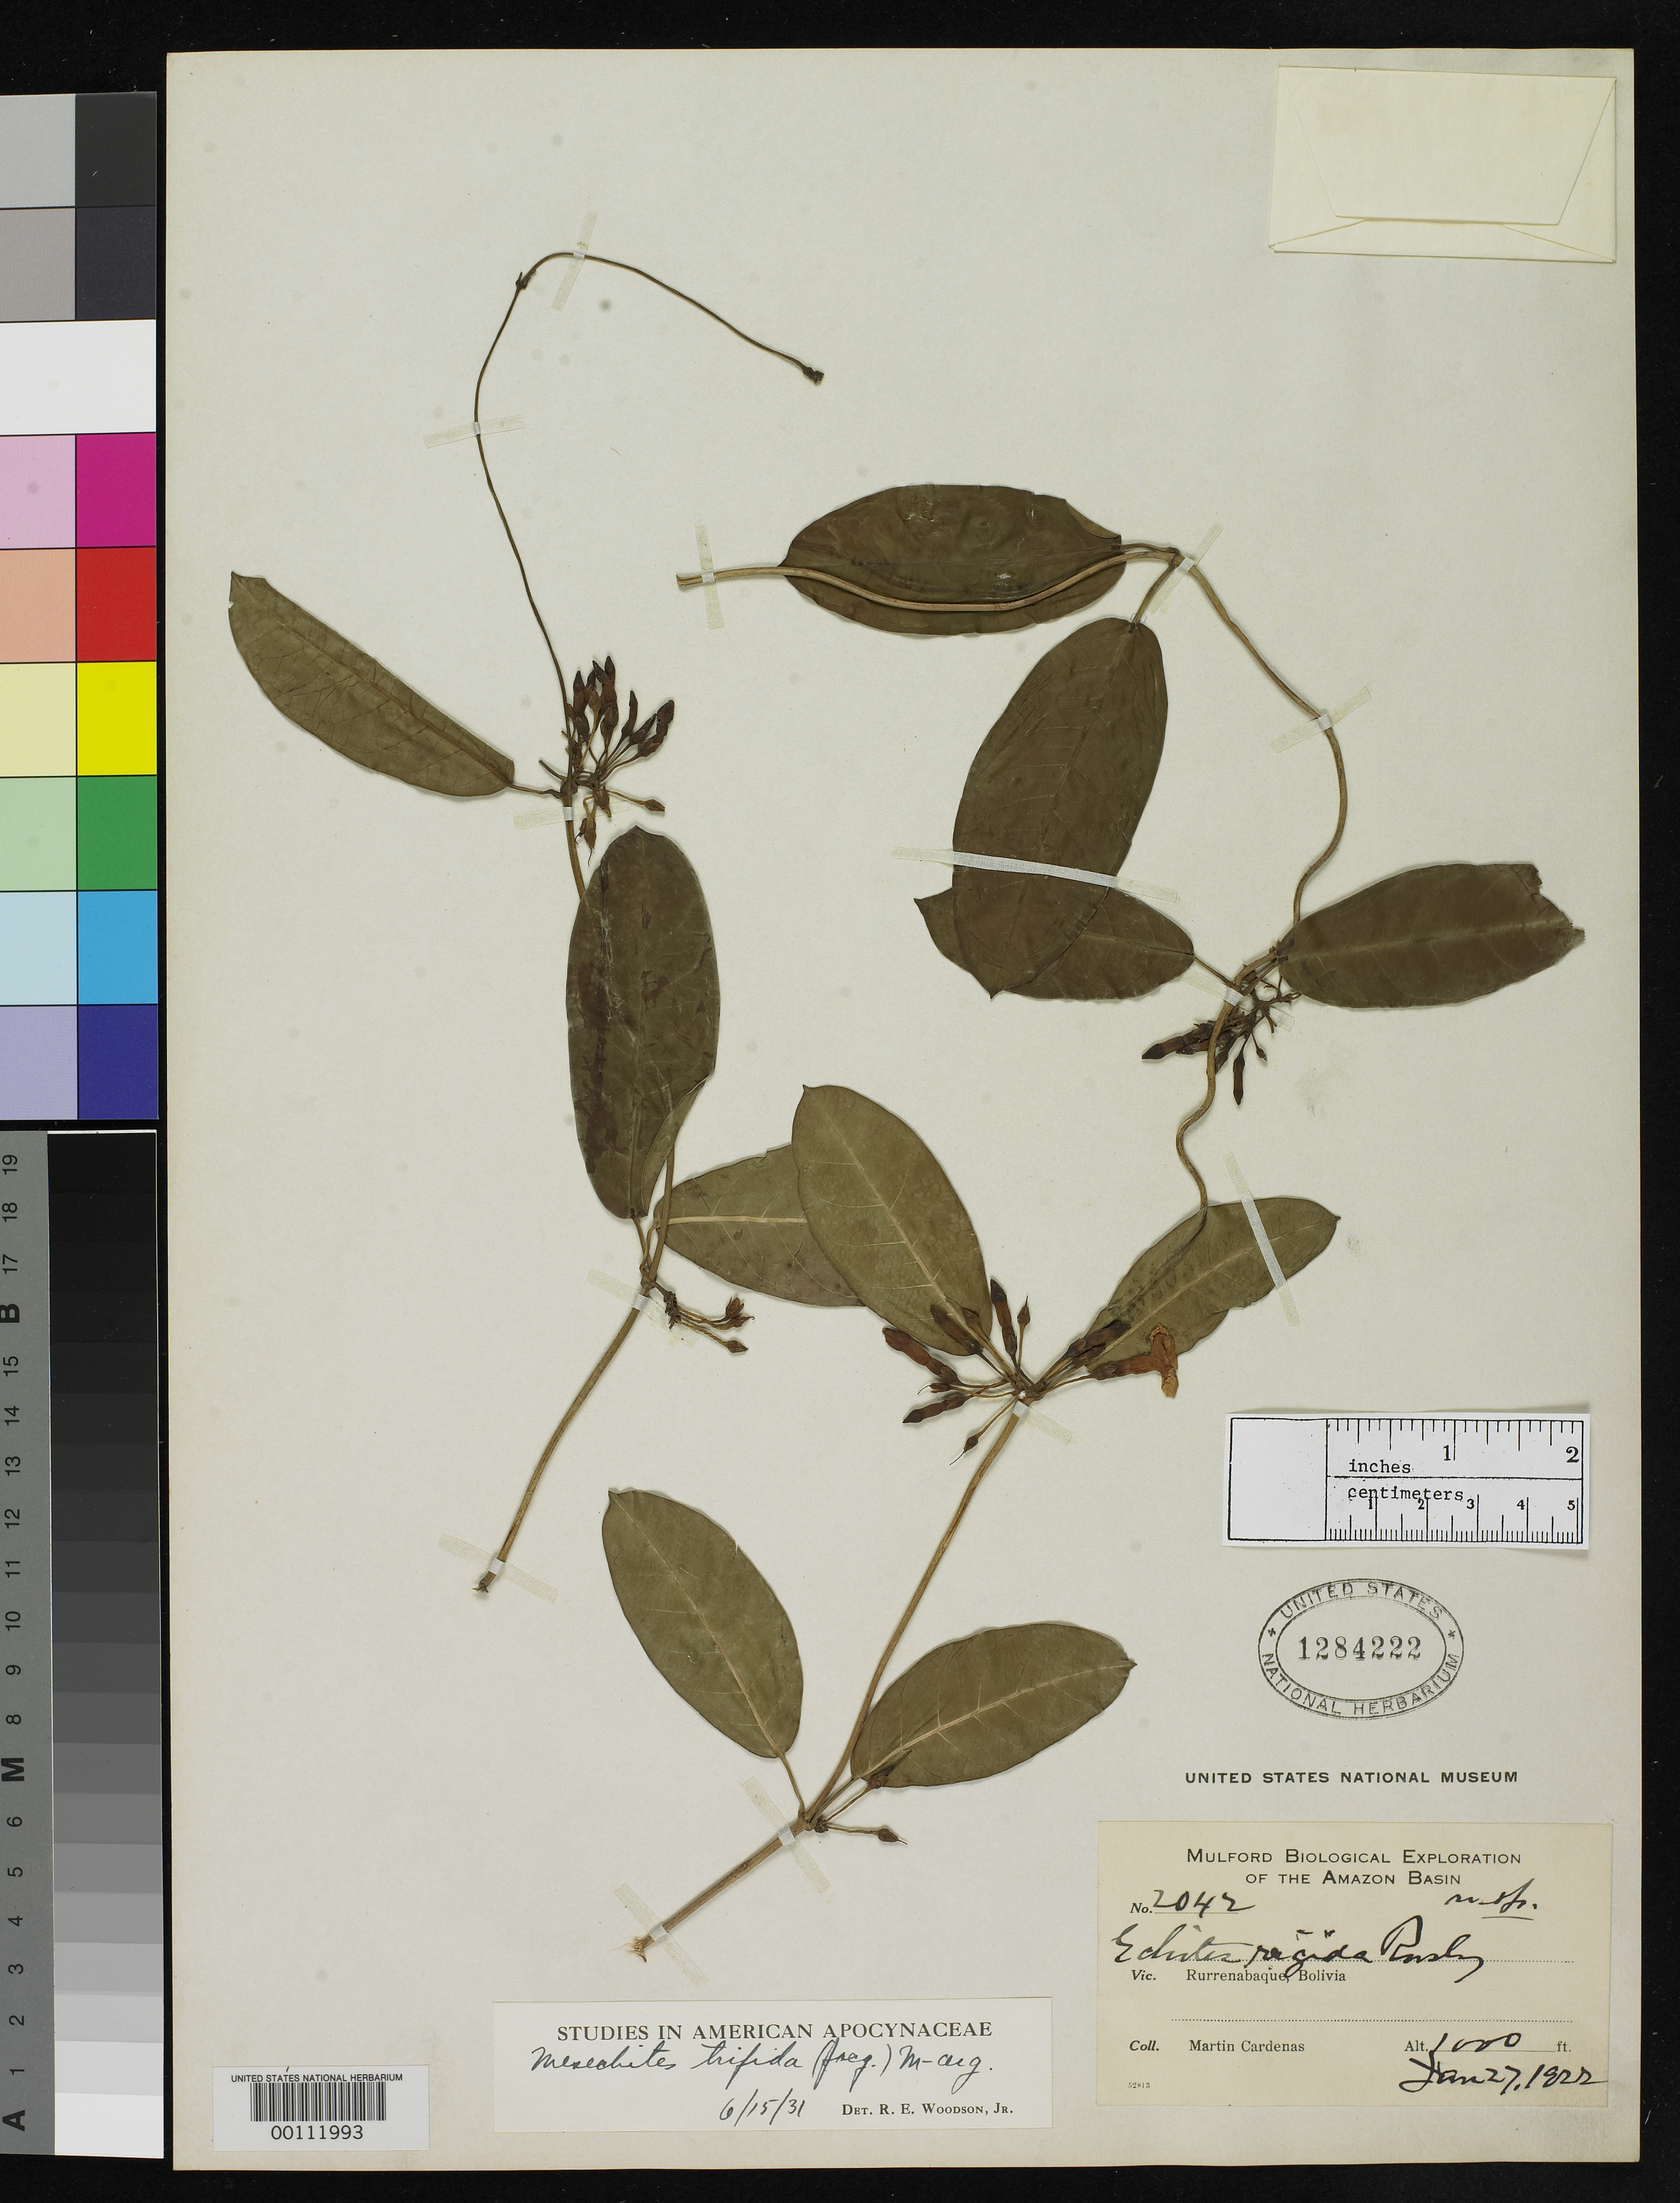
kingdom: Plantae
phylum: Tracheophyta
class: Magnoliopsida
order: Gentianales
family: Apocynaceae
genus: Echites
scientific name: Echites rigida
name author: Rusby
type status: Type Collection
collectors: M. Cárdenas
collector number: Mulford Expl. 2042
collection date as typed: Jan. 27, 1922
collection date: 1922-01-27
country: Bolivia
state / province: Beni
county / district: José Ballivián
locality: Rurrenabaque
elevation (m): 305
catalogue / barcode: US 1284222